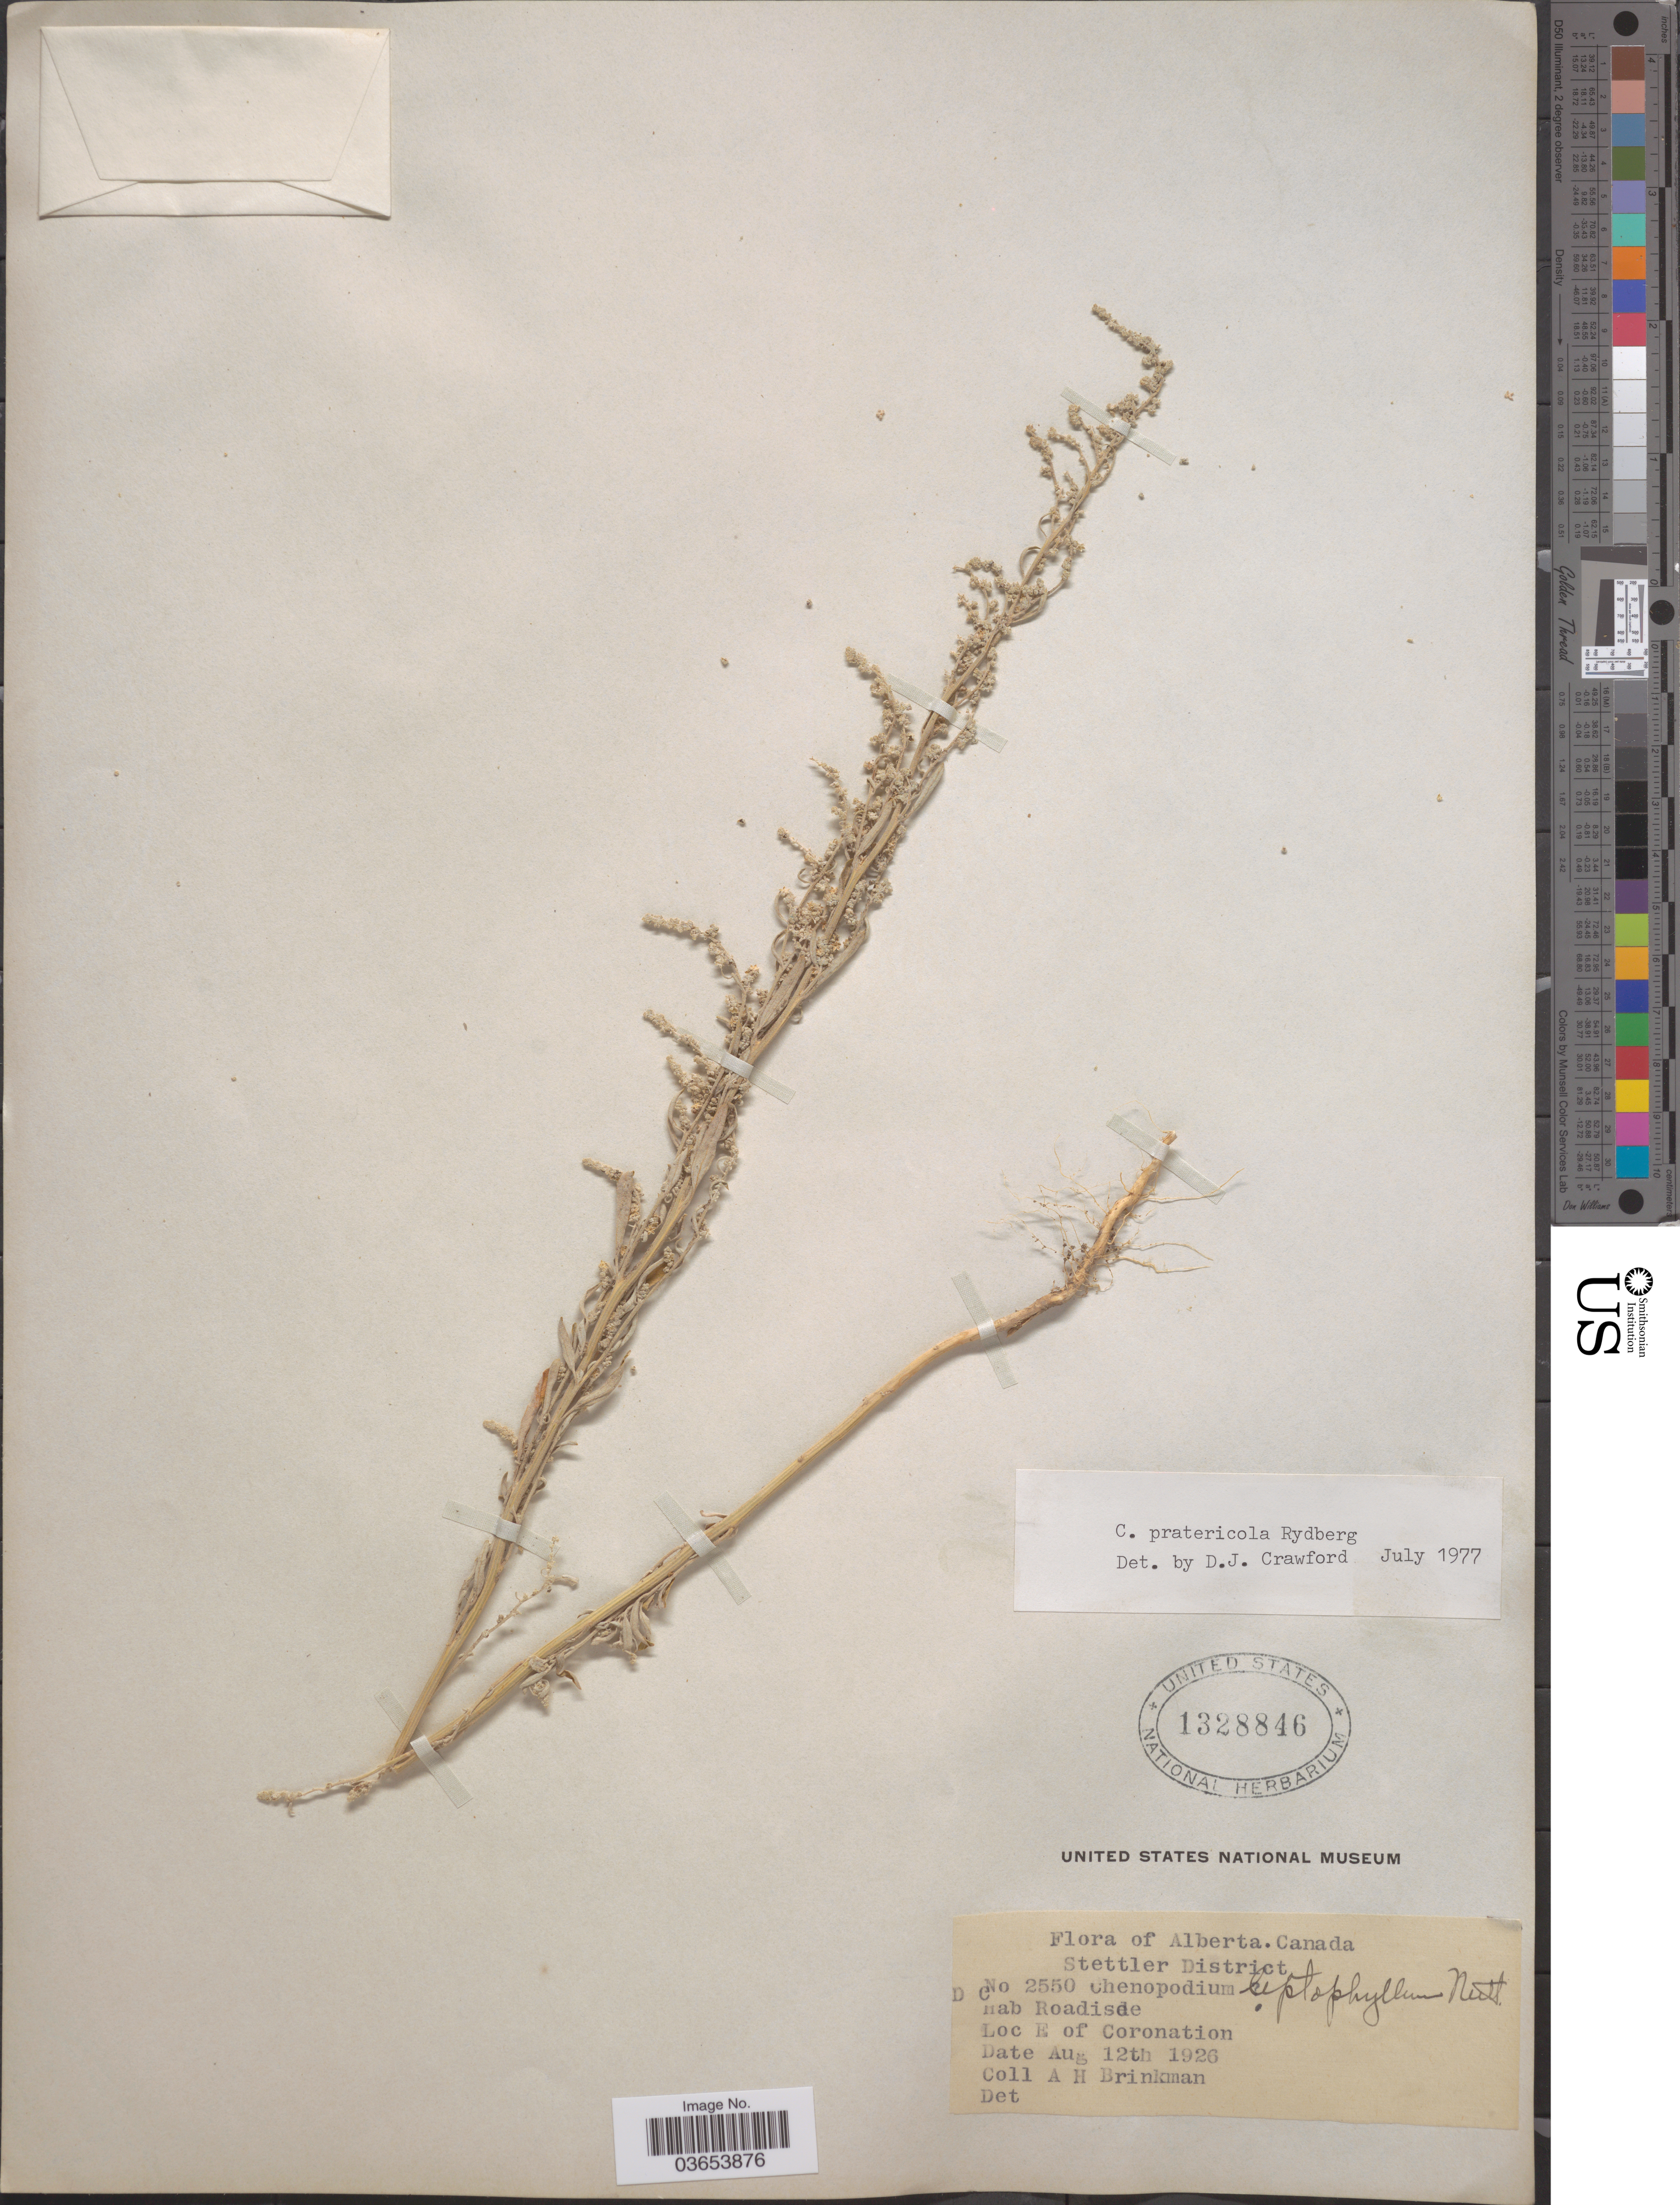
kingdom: Plantae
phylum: Tracheophyta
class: Magnoliopsida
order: Caryophyllales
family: Amaranthaceae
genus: Chenopodium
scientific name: Chenopodium pratericola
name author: Rydb.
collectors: A. Brinkman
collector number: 2550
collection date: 1926-08-12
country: Canada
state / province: Alberta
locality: Stettler District. E of Coronation.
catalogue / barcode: US 1328846